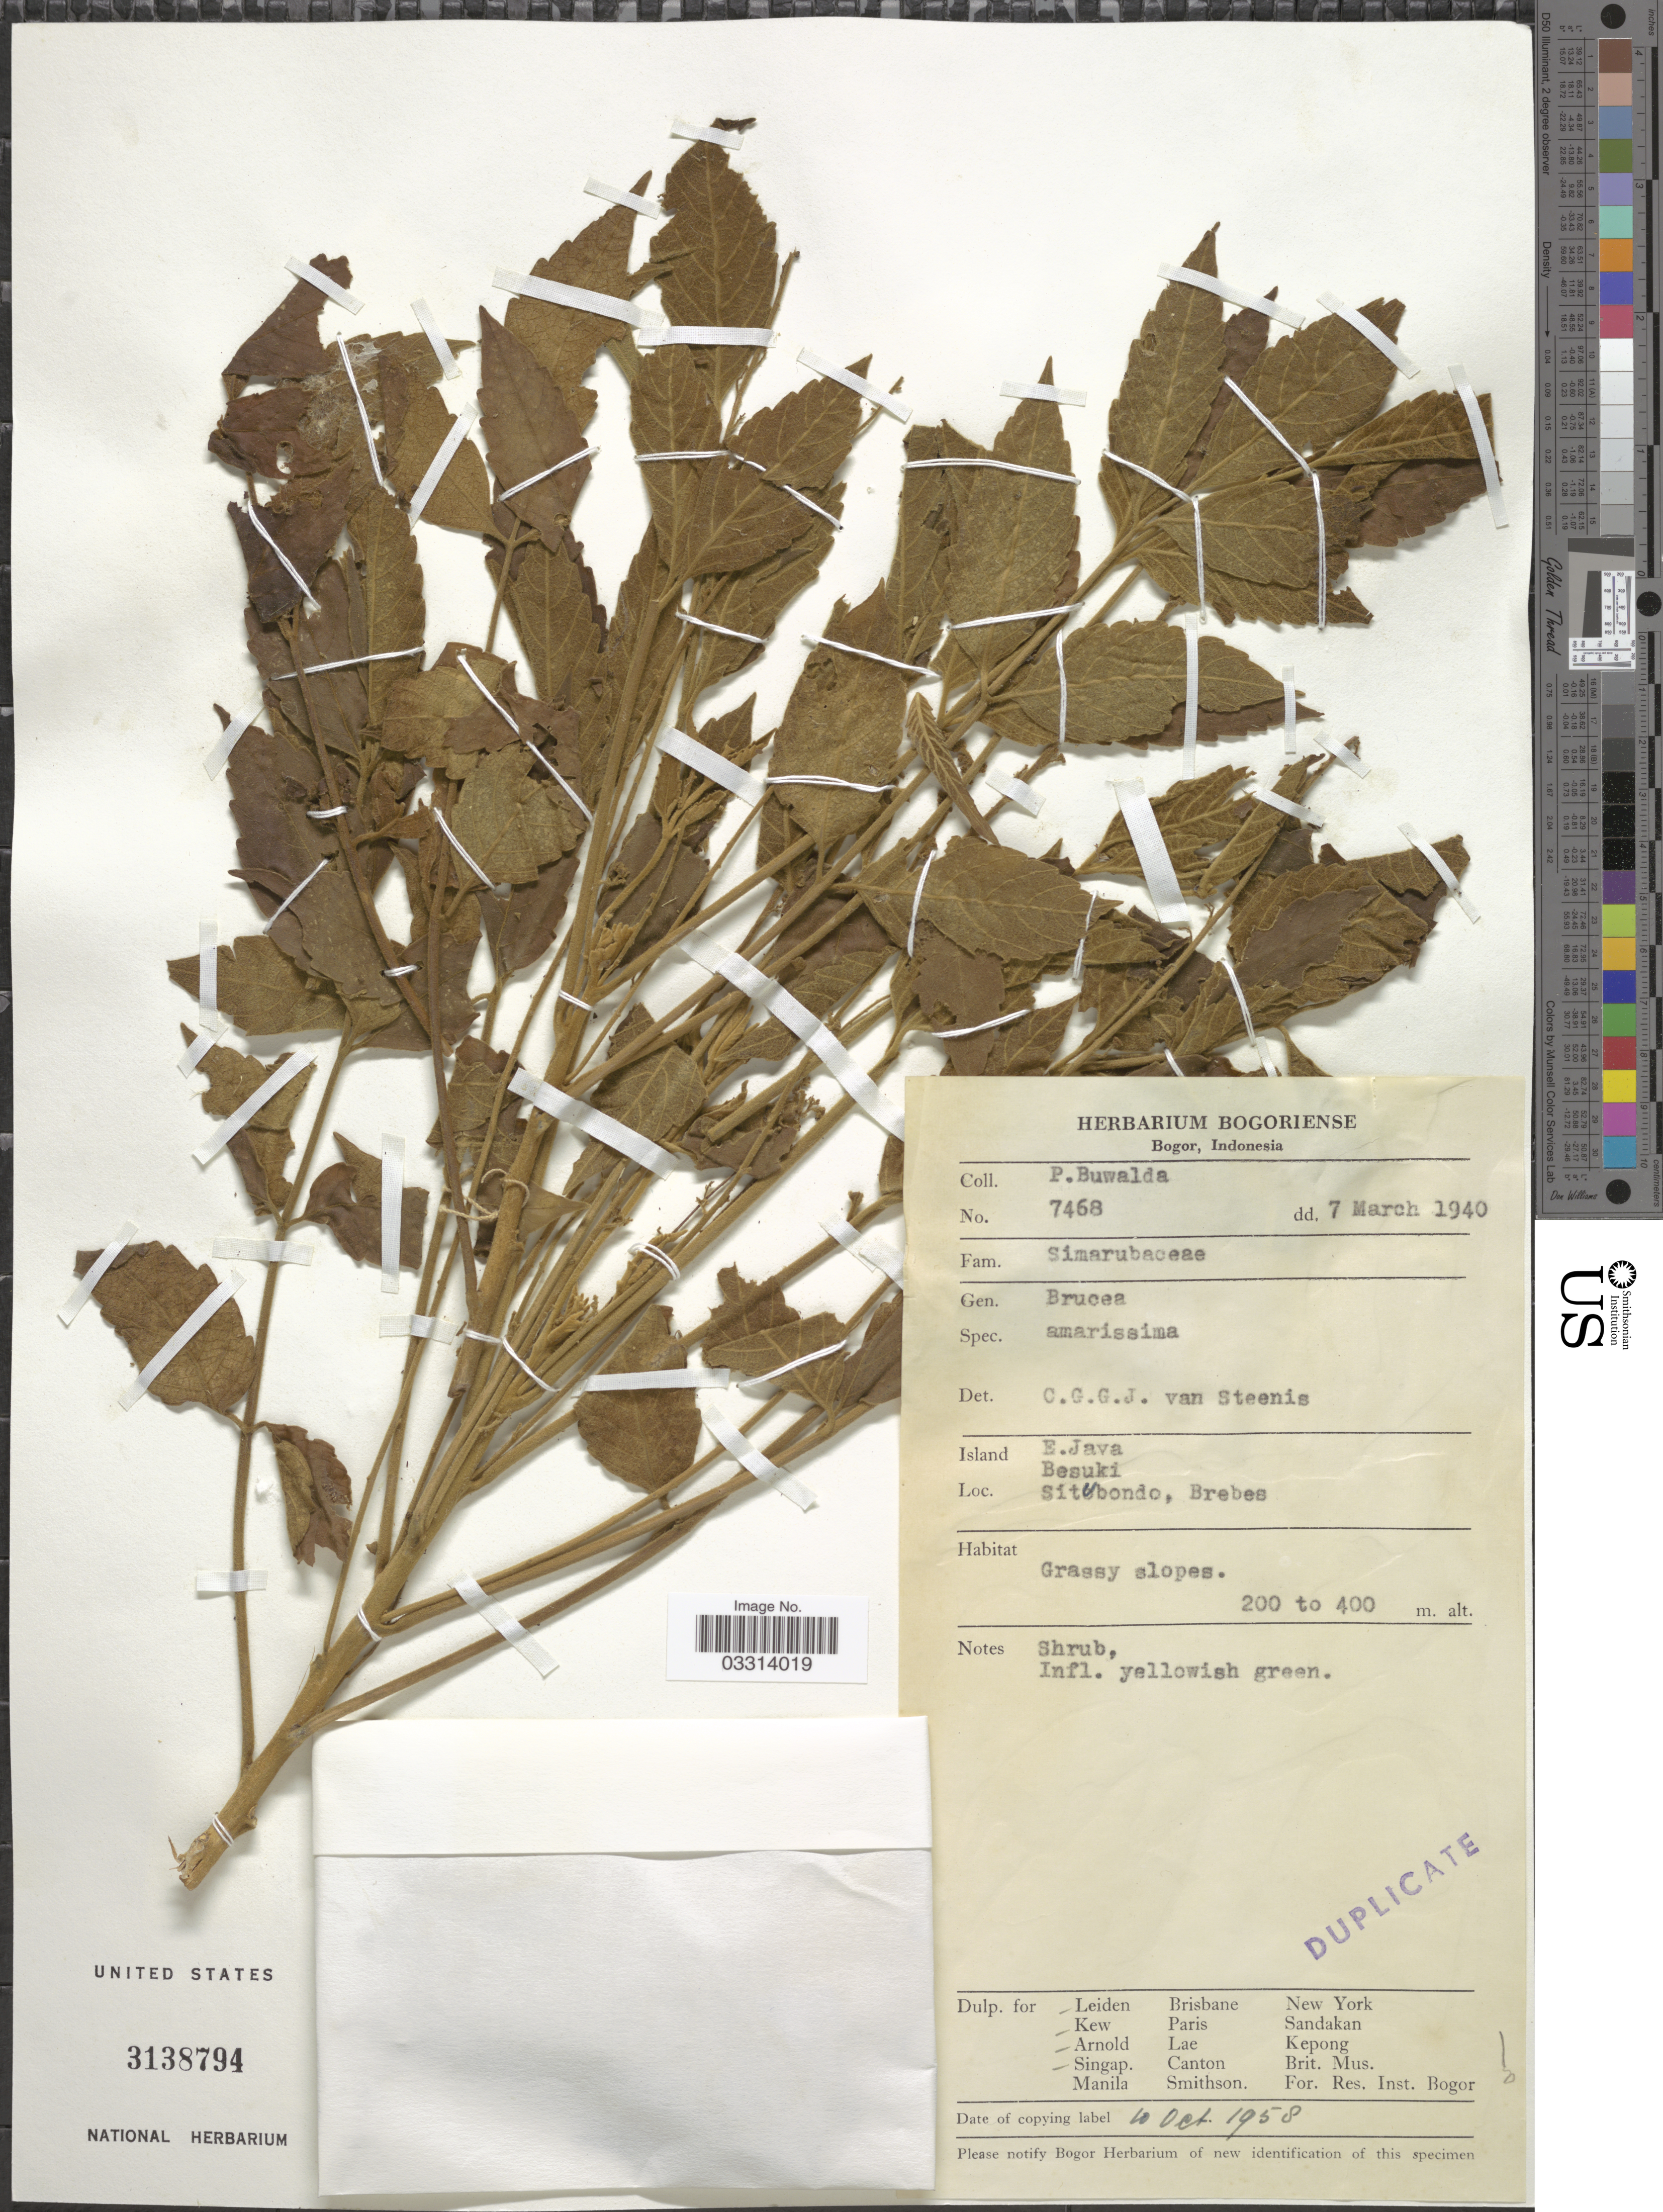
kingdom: Plantae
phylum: Tracheophyta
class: Magnoliopsida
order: Sapindales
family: Simaroubaceae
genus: Brucea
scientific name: Brucea javanica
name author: (L.) Merr.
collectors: P. Buwalda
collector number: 7468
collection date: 1940-03-07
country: Indonesia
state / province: Java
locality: Island E. Java Besuki. Situbondo, Brebes.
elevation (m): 200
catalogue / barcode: US 3138794